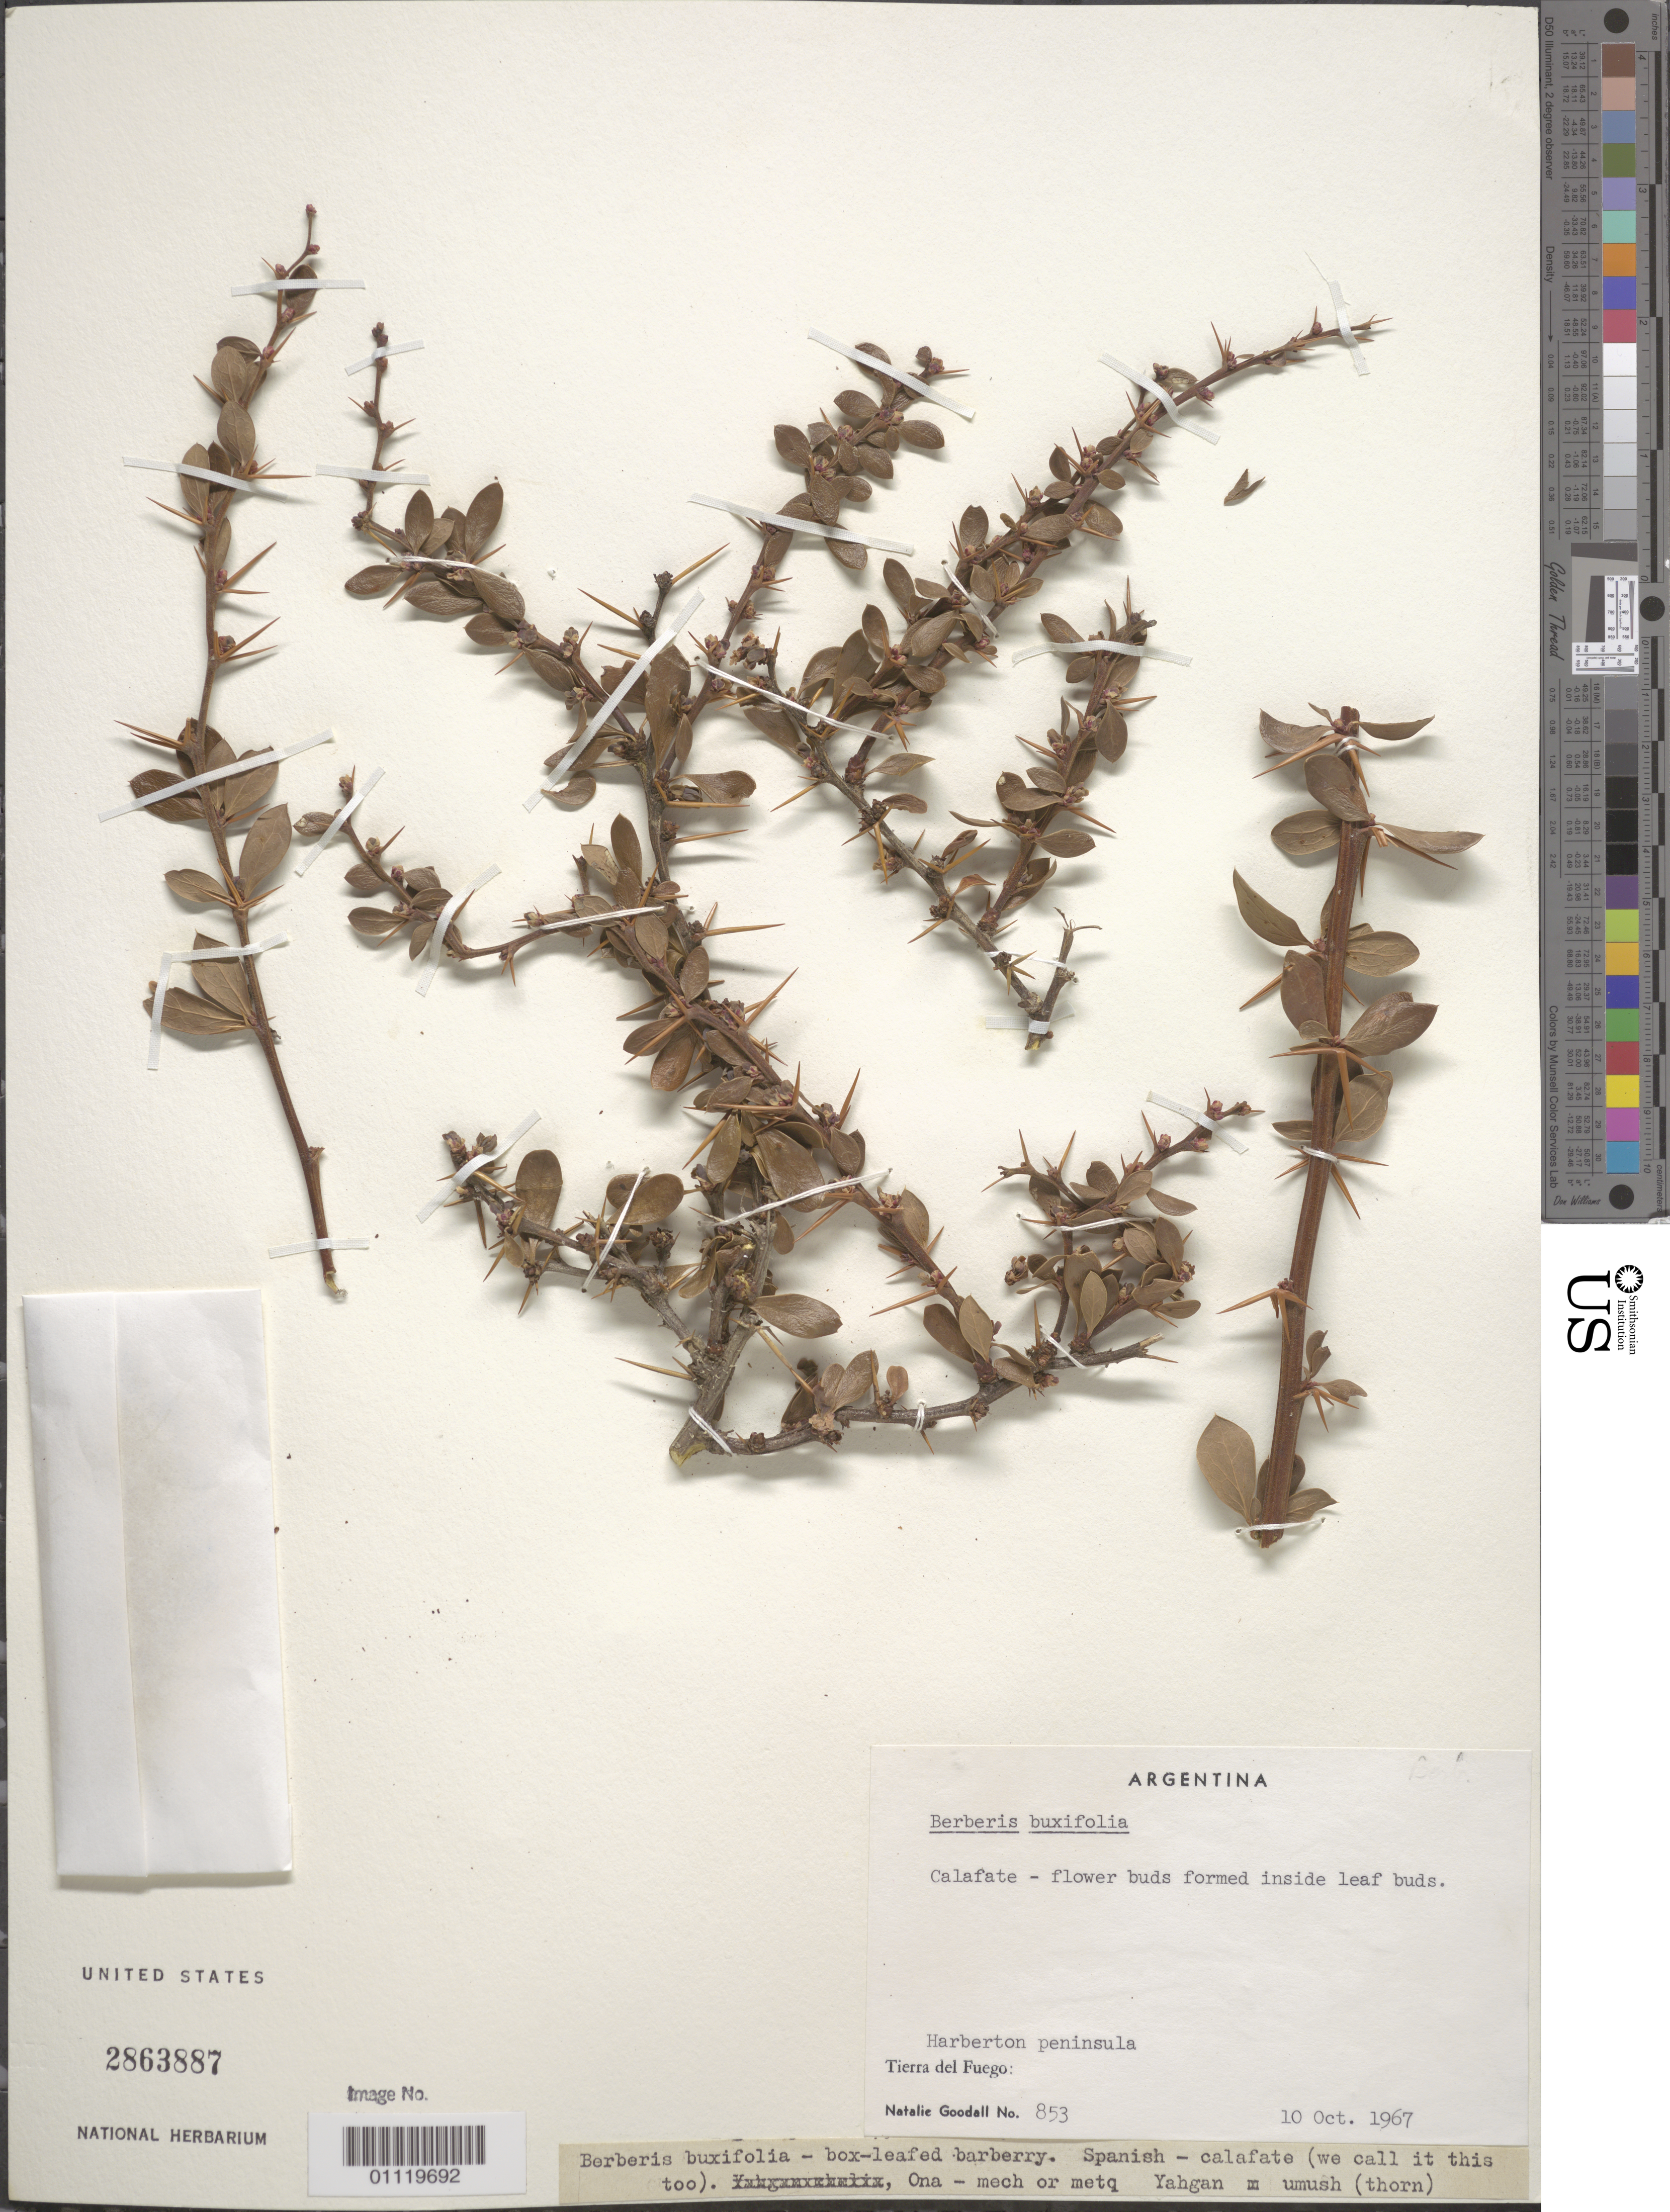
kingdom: Plantae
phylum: Tracheophyta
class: Magnoliopsida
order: Ranunculales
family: Berberidaceae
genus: Berberis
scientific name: Berberis buxifolia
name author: Lam.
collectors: N. Goodall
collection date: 1967-10-10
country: Argentina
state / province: Tierra del Fuego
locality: Harberton peninsula.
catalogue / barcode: US 2863887